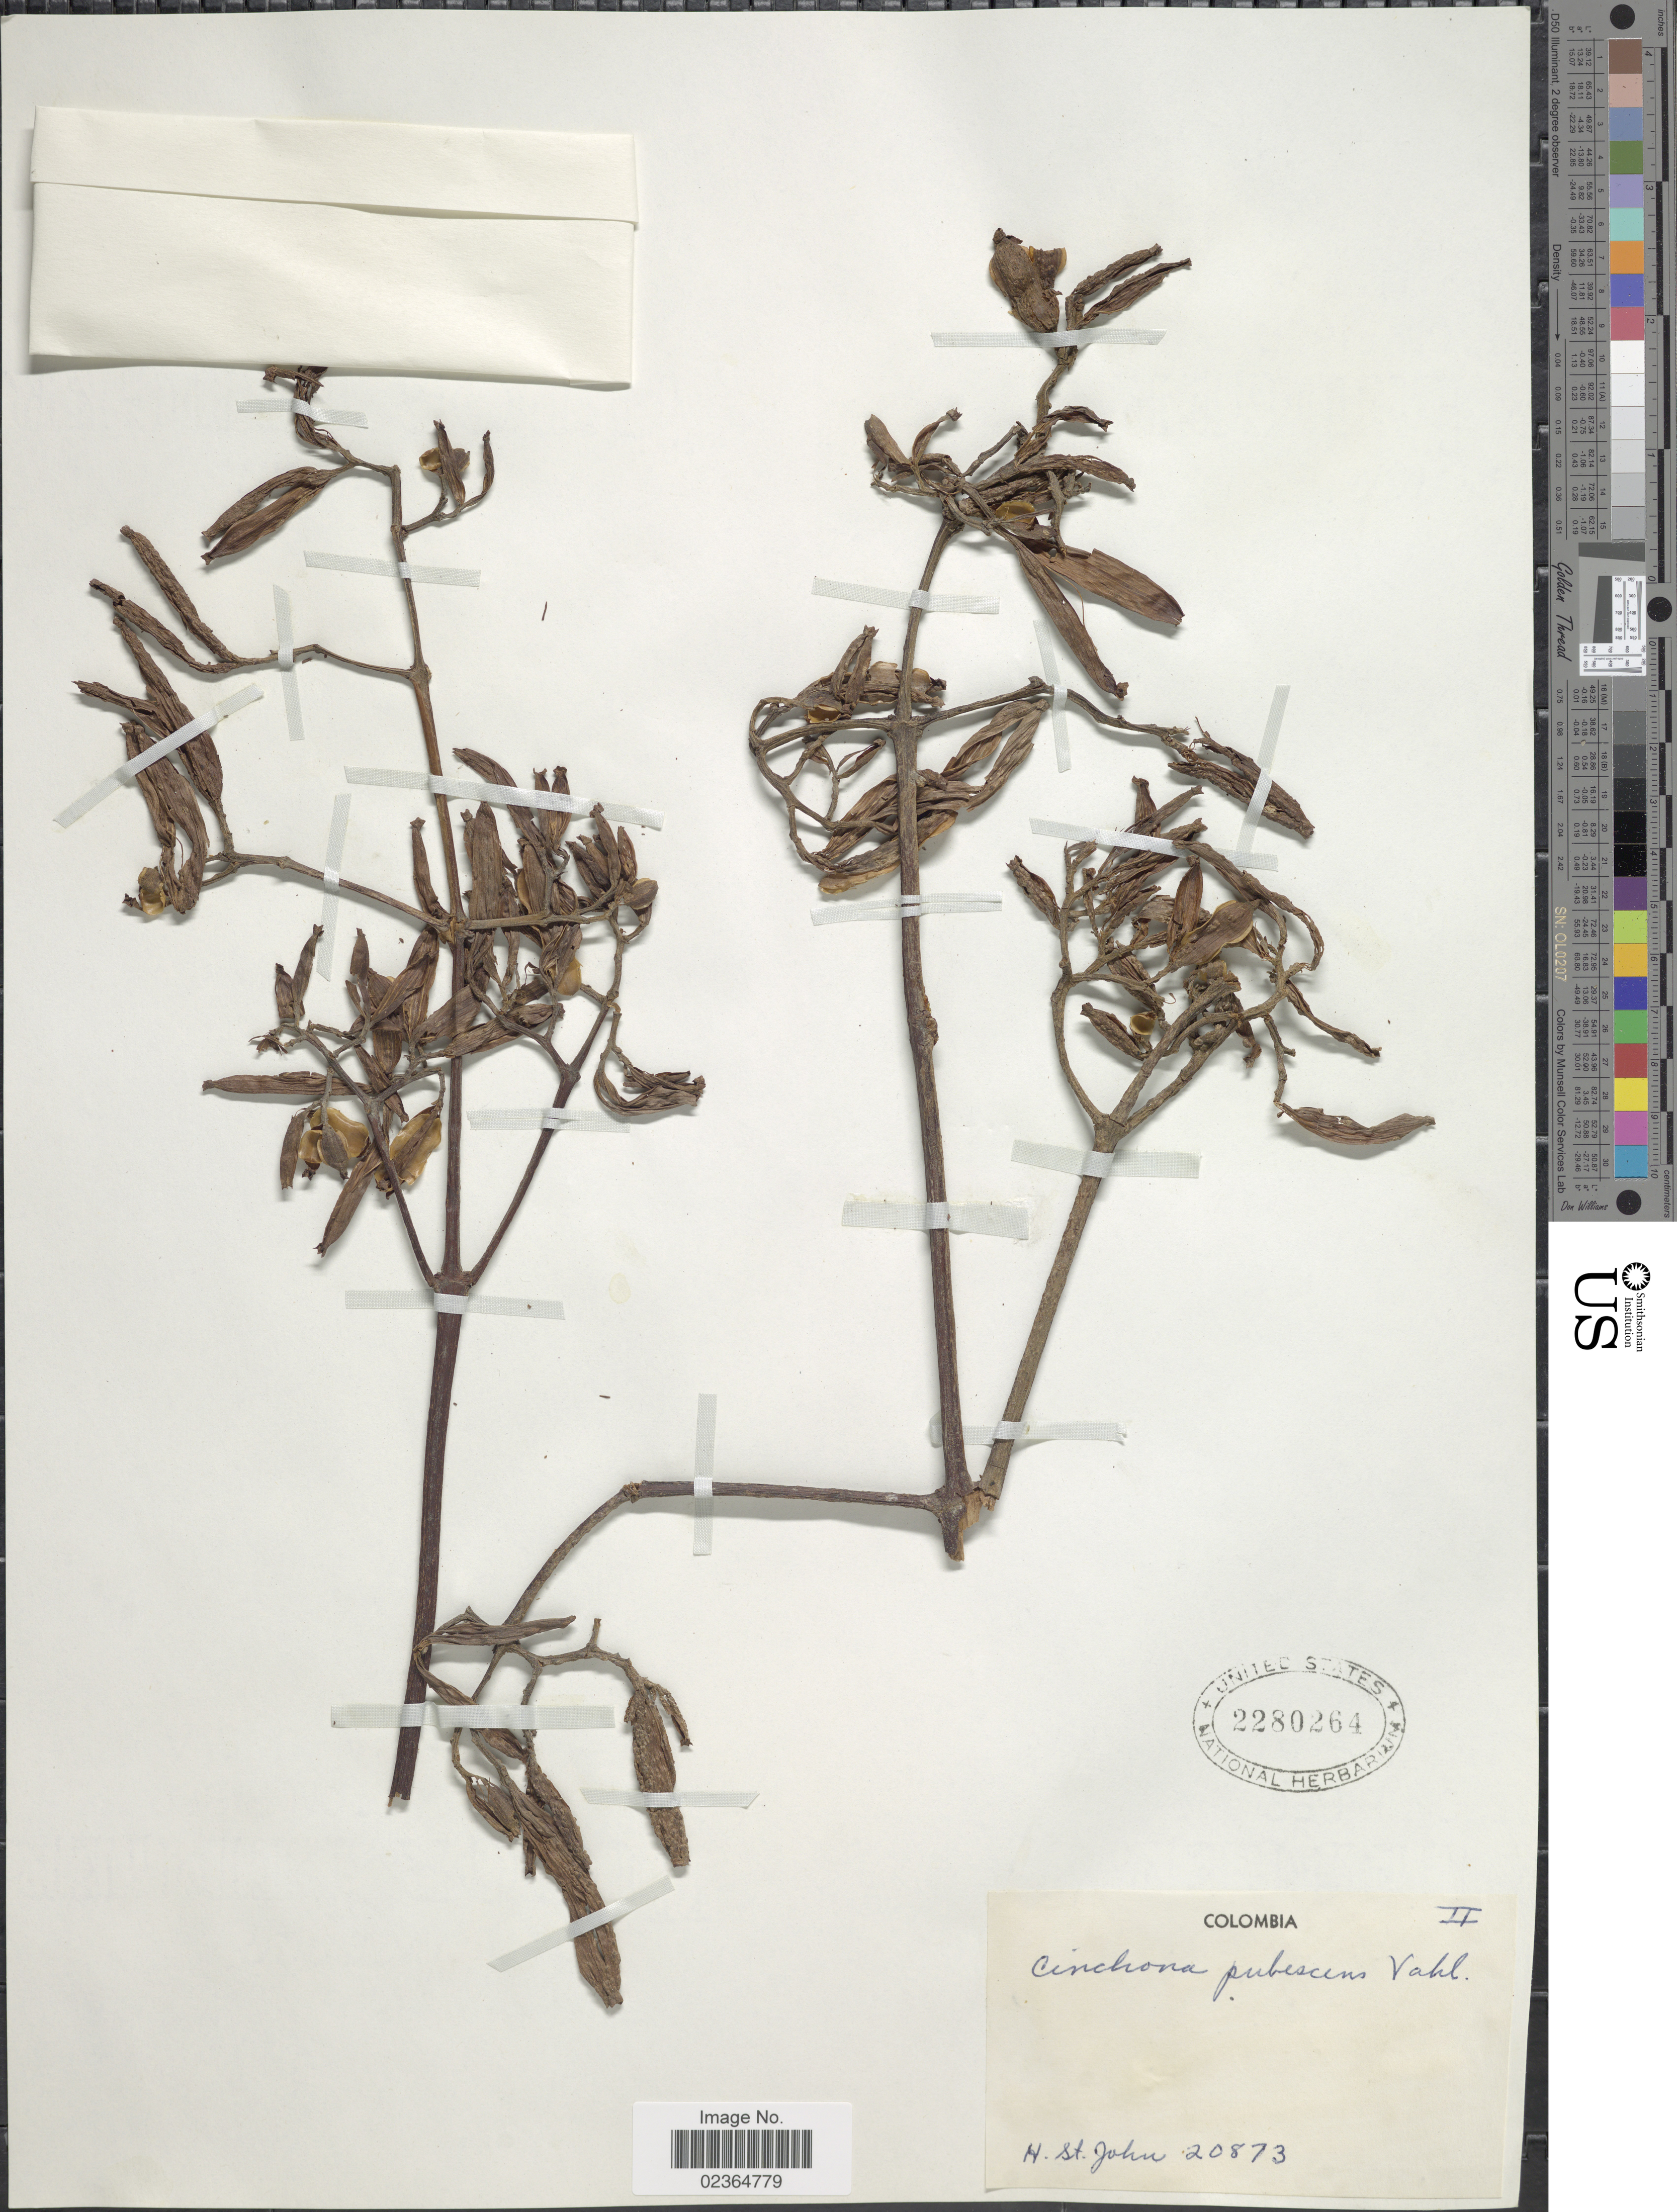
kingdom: Plantae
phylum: Tracheophyta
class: Magnoliopsida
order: Gentianales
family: Rubiaceae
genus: Cinchona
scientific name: Cinchona pubescens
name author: Vahl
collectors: H. St. John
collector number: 20873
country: Colombia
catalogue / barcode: US 2280264